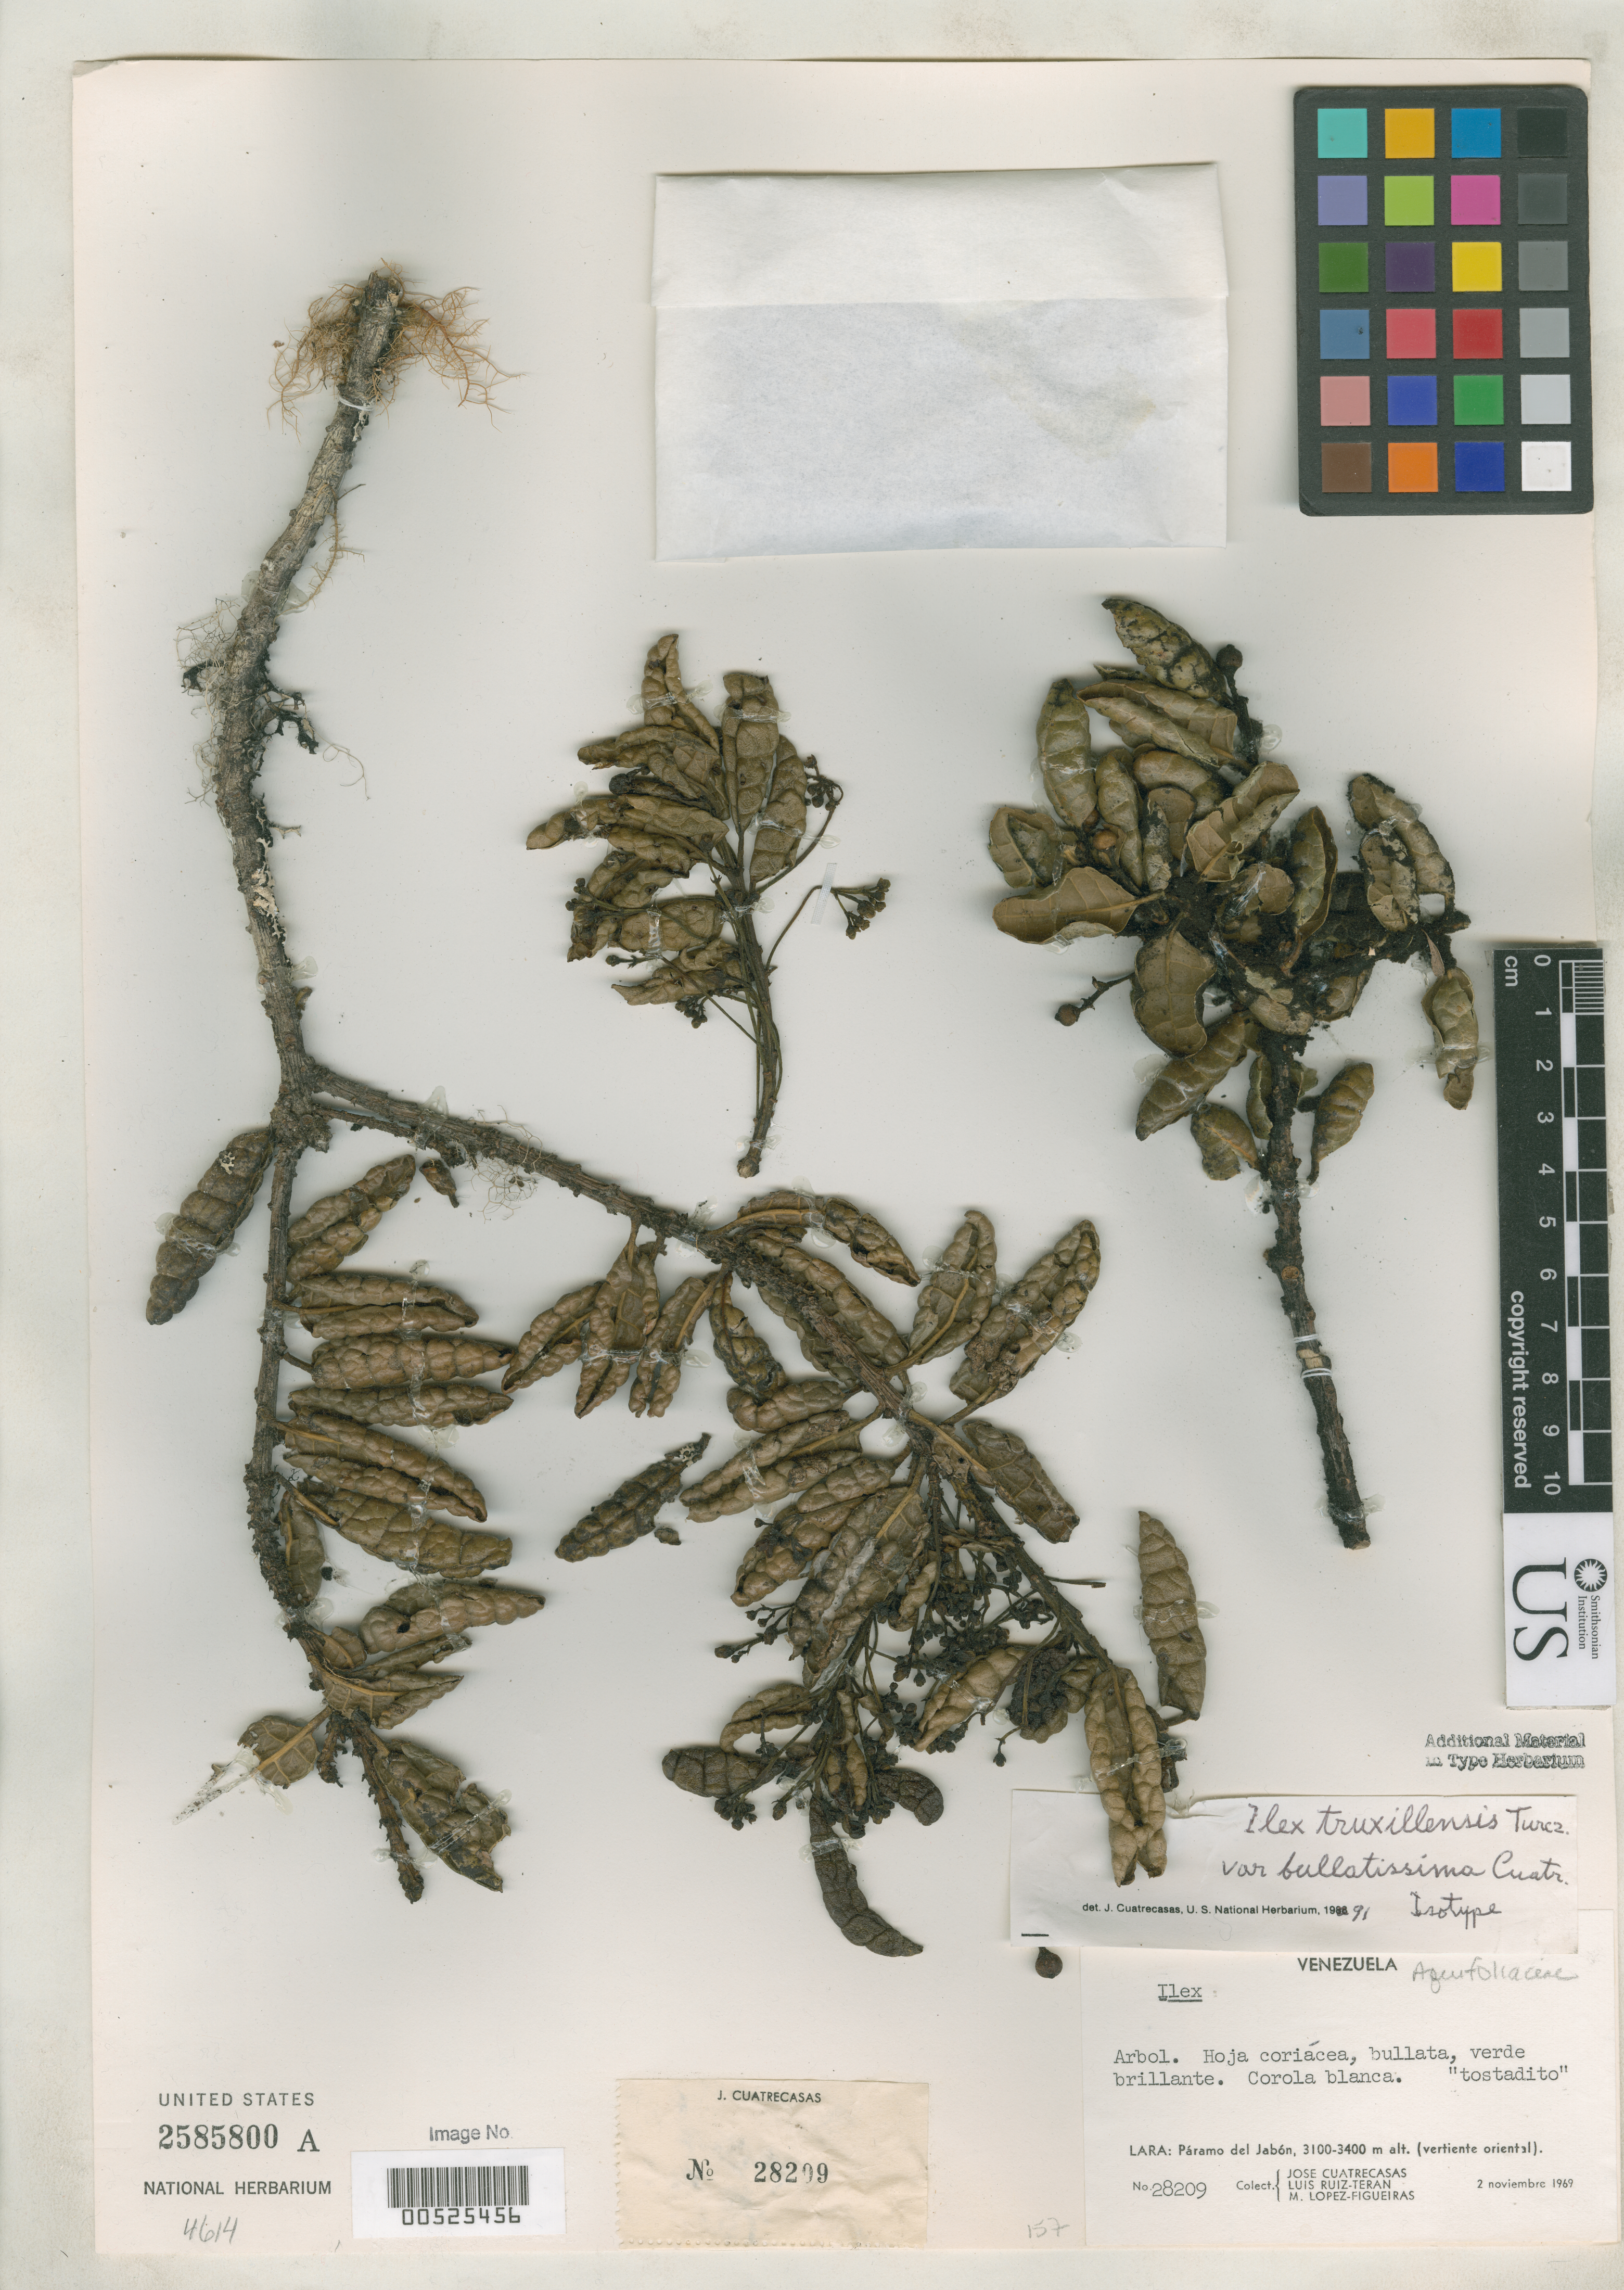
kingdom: Plantae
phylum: Tracheophyta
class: Magnoliopsida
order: Aquifoliales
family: Aquifoliaceae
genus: Ilex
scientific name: Ilex truxillensis var. bullatissima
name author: Cuatrec.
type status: Isotype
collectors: J. Cuatrecasas, L. E. Ruíz-Terán & M. López Figueiras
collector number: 28209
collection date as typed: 02 Nov 1969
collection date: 1969-11-02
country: Venezuela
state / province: Lara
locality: Páramo del Jabón, eastern slope.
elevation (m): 3100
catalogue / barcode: US 2585800